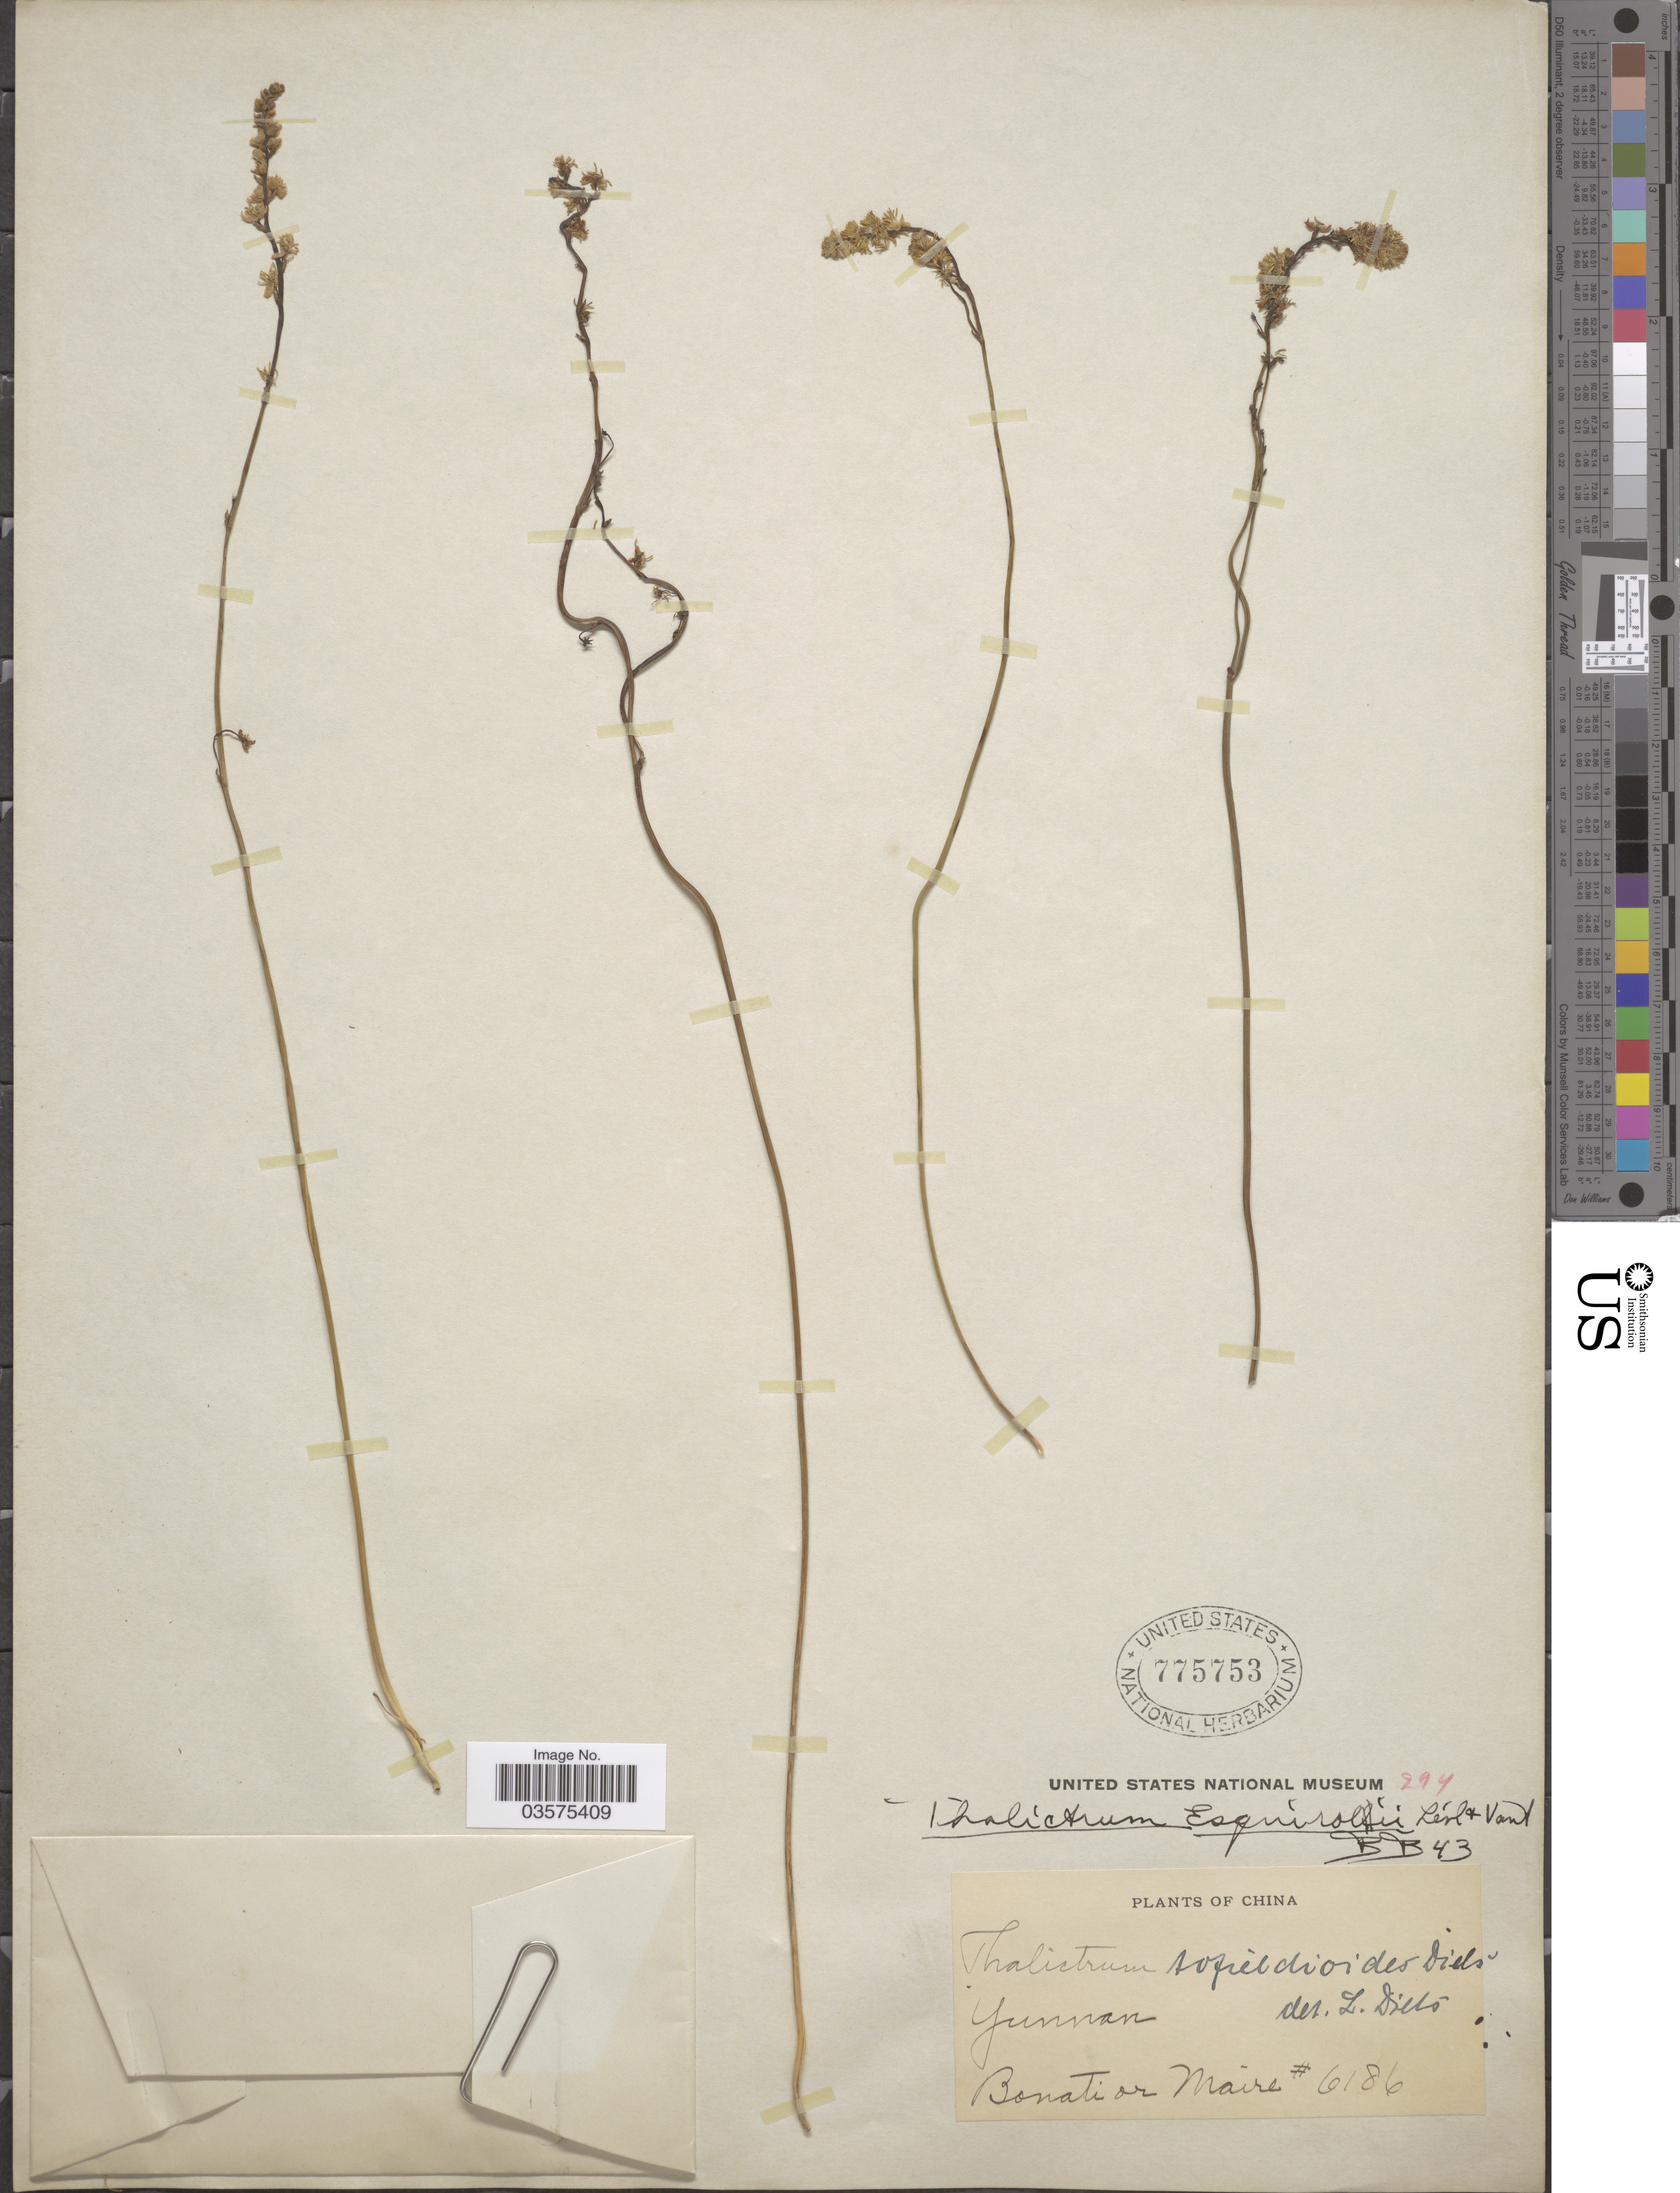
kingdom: Plantae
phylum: Tracheophyta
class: Magnoliopsida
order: Ranunculales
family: Ranunculaceae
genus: Thalictrum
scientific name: Thalictrum esquirolii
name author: H. Lév. & Vaniot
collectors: -. Bonati & Maire, --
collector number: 6186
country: China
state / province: Yunnan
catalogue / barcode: US 775753